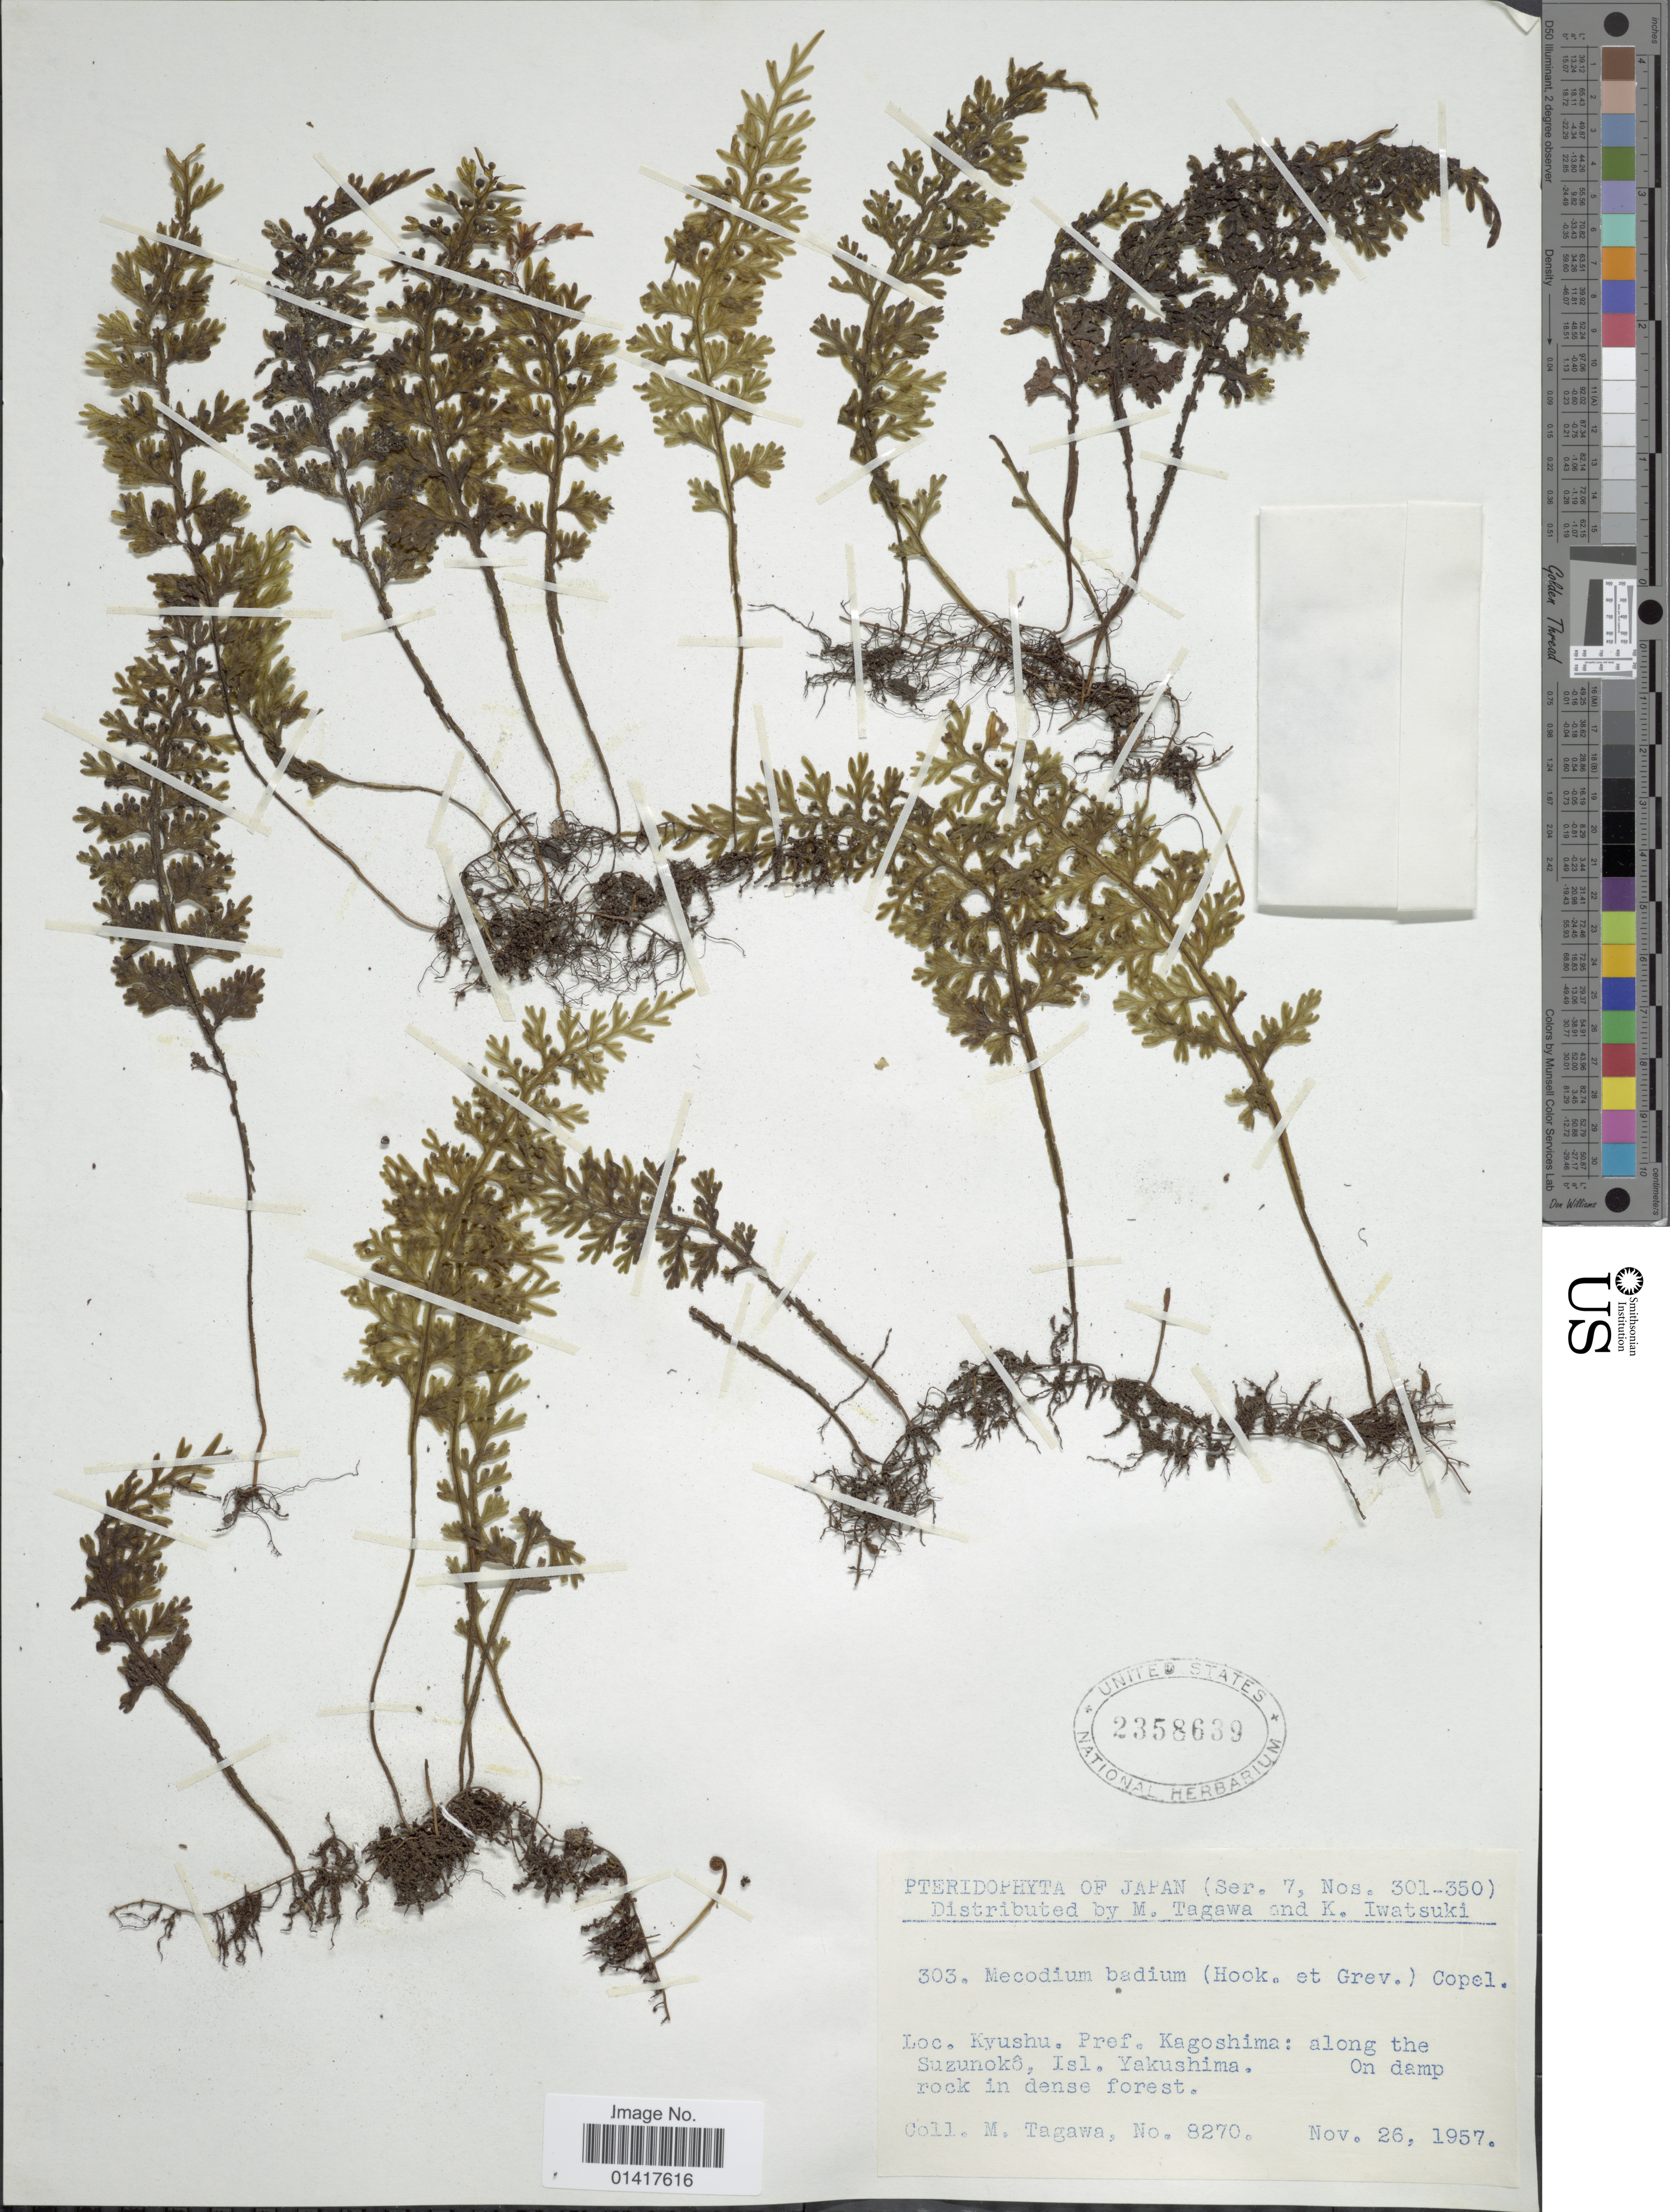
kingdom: Plantae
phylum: Tracheophyta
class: Polypodiopsida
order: Hymenophyllales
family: Hymenophyllaceae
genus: Hymenophyllum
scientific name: Hymenophyllum badium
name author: Hook. & Grev.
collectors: M. Tagawa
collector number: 8270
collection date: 1957-11-26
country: Japan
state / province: Kagosima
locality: Kyushu. Pref. Kagoshima: along the Suzunoko, Isl. Yakushima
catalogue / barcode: US 2358639